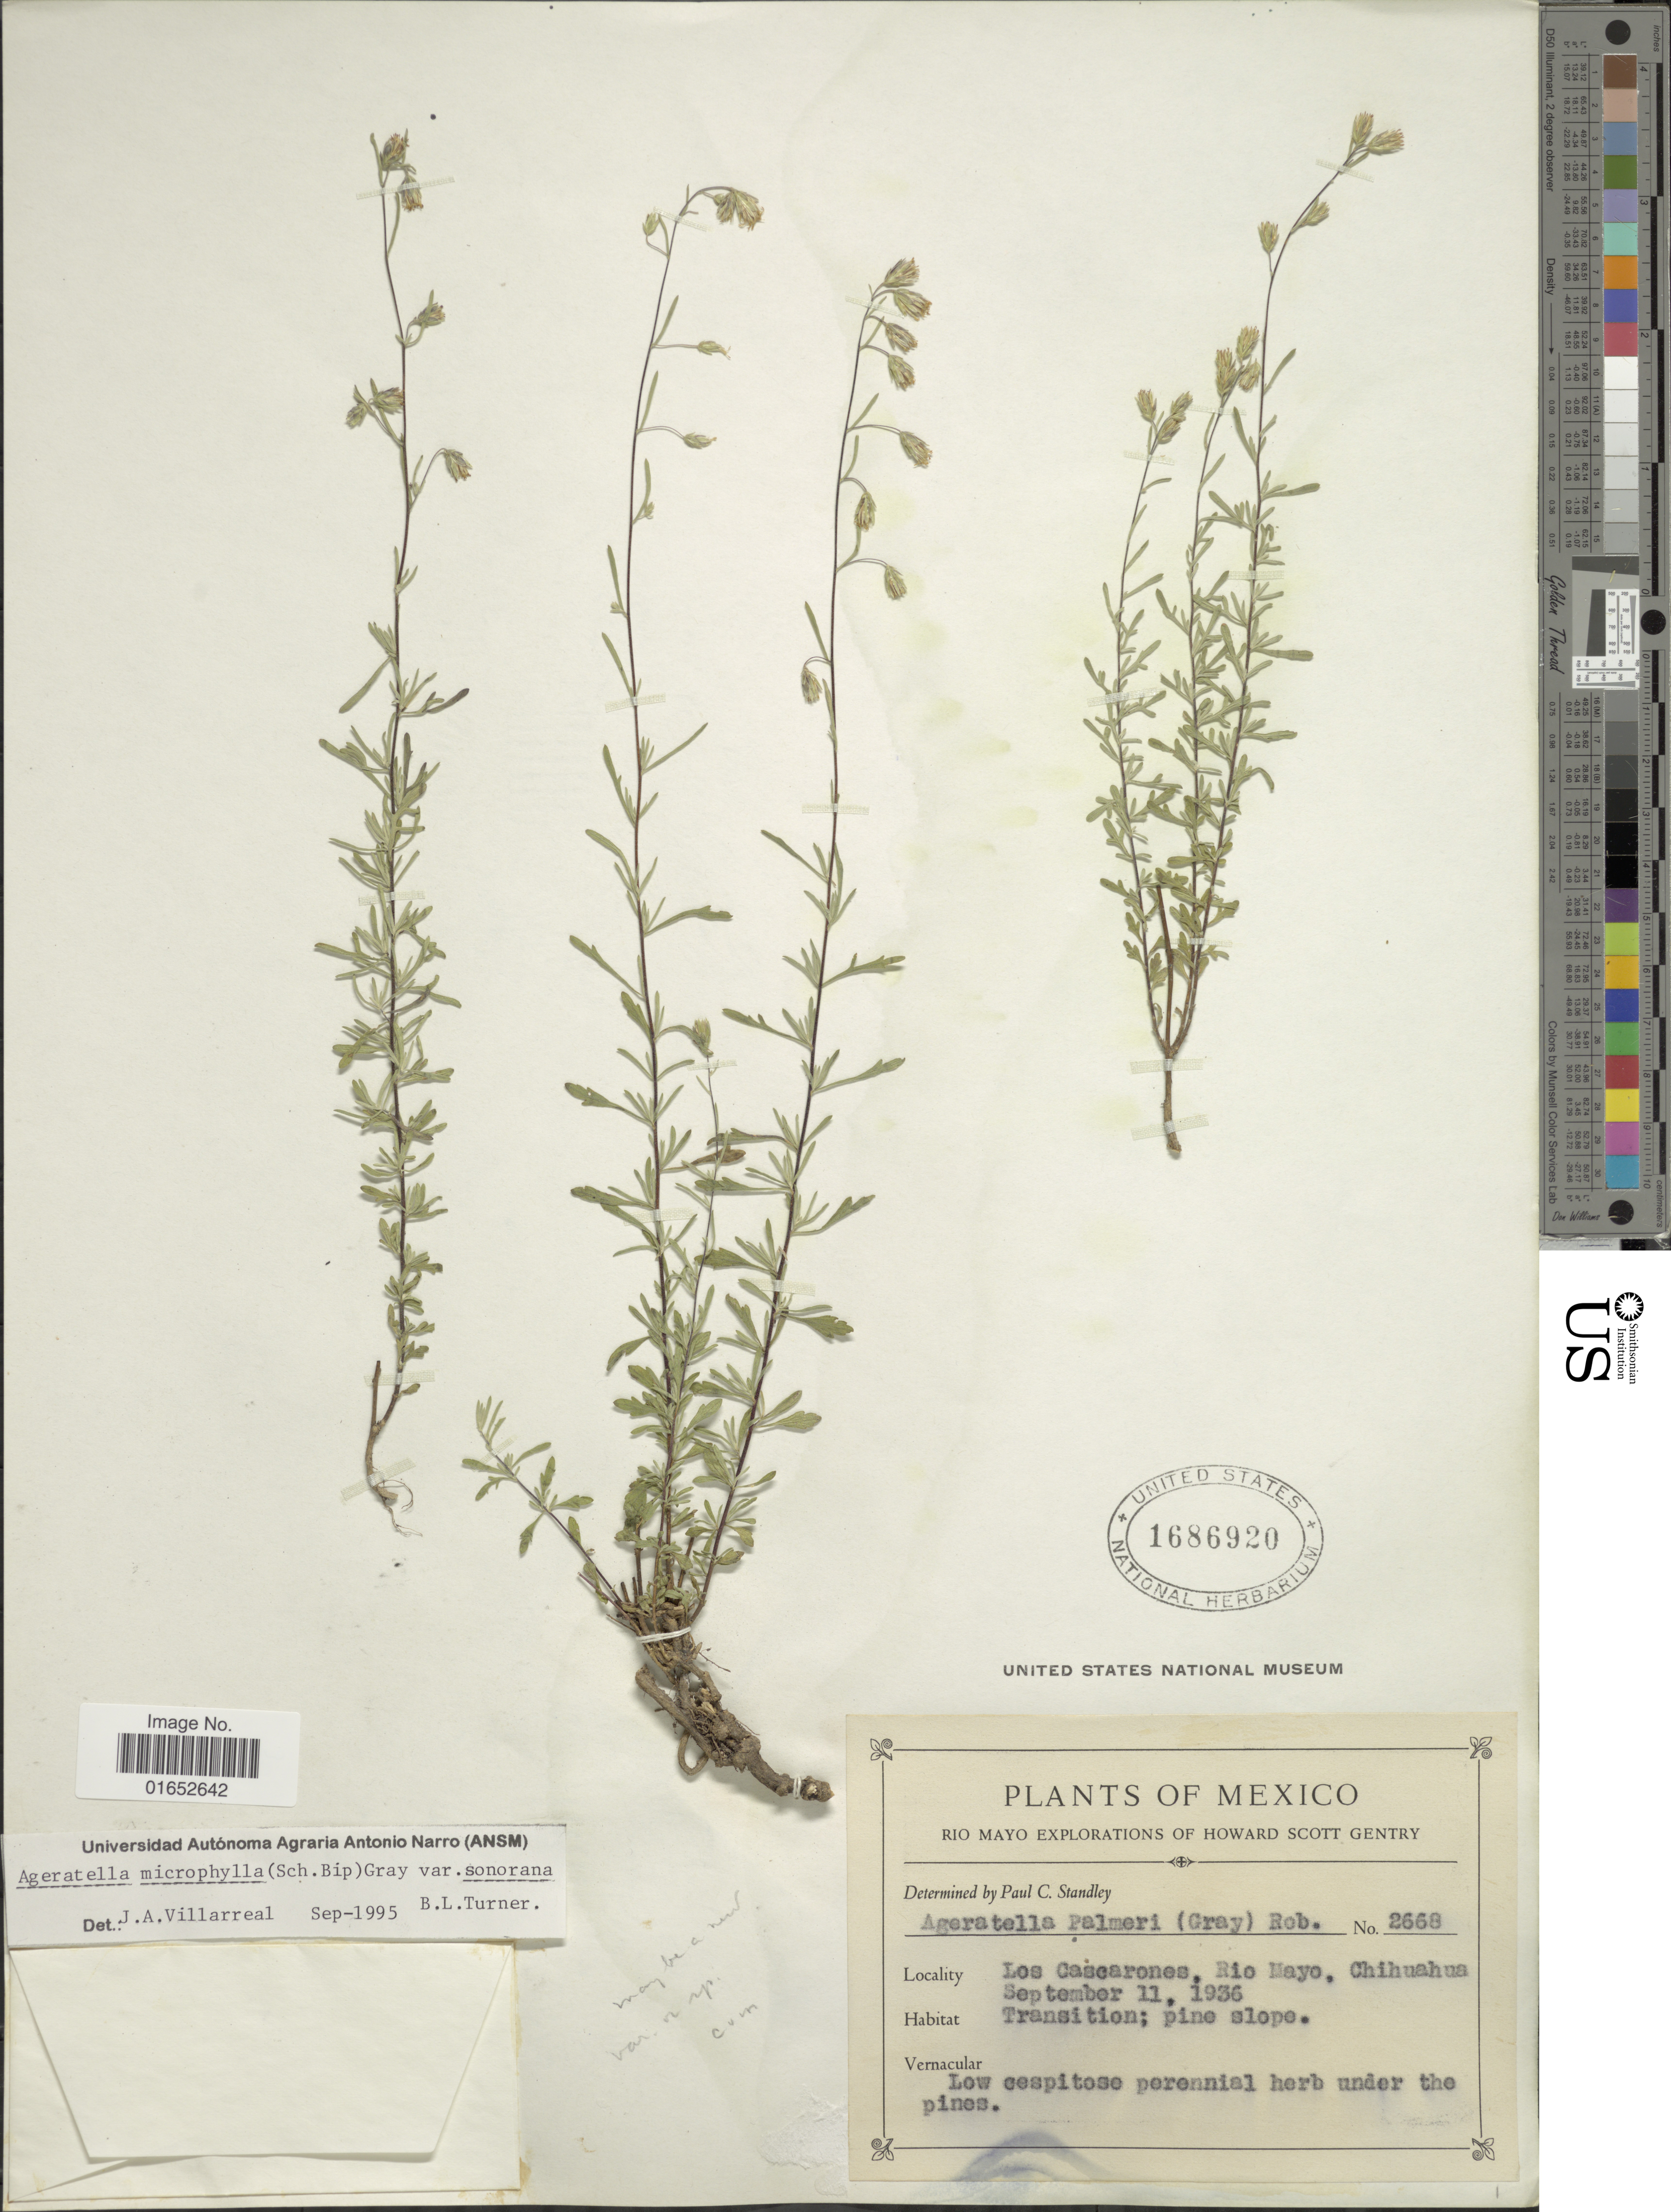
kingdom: Plantae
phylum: Tracheophyta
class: Magnoliopsida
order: Asterales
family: Asteraceae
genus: Ageratella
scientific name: Ageratella palmeri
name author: (A. Gray) B.L. Rob.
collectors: H. S. Gentry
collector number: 2668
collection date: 1936-09-11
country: Mexico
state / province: Chihuahua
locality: Los Cascarones, Rio Mayo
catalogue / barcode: US 1686920